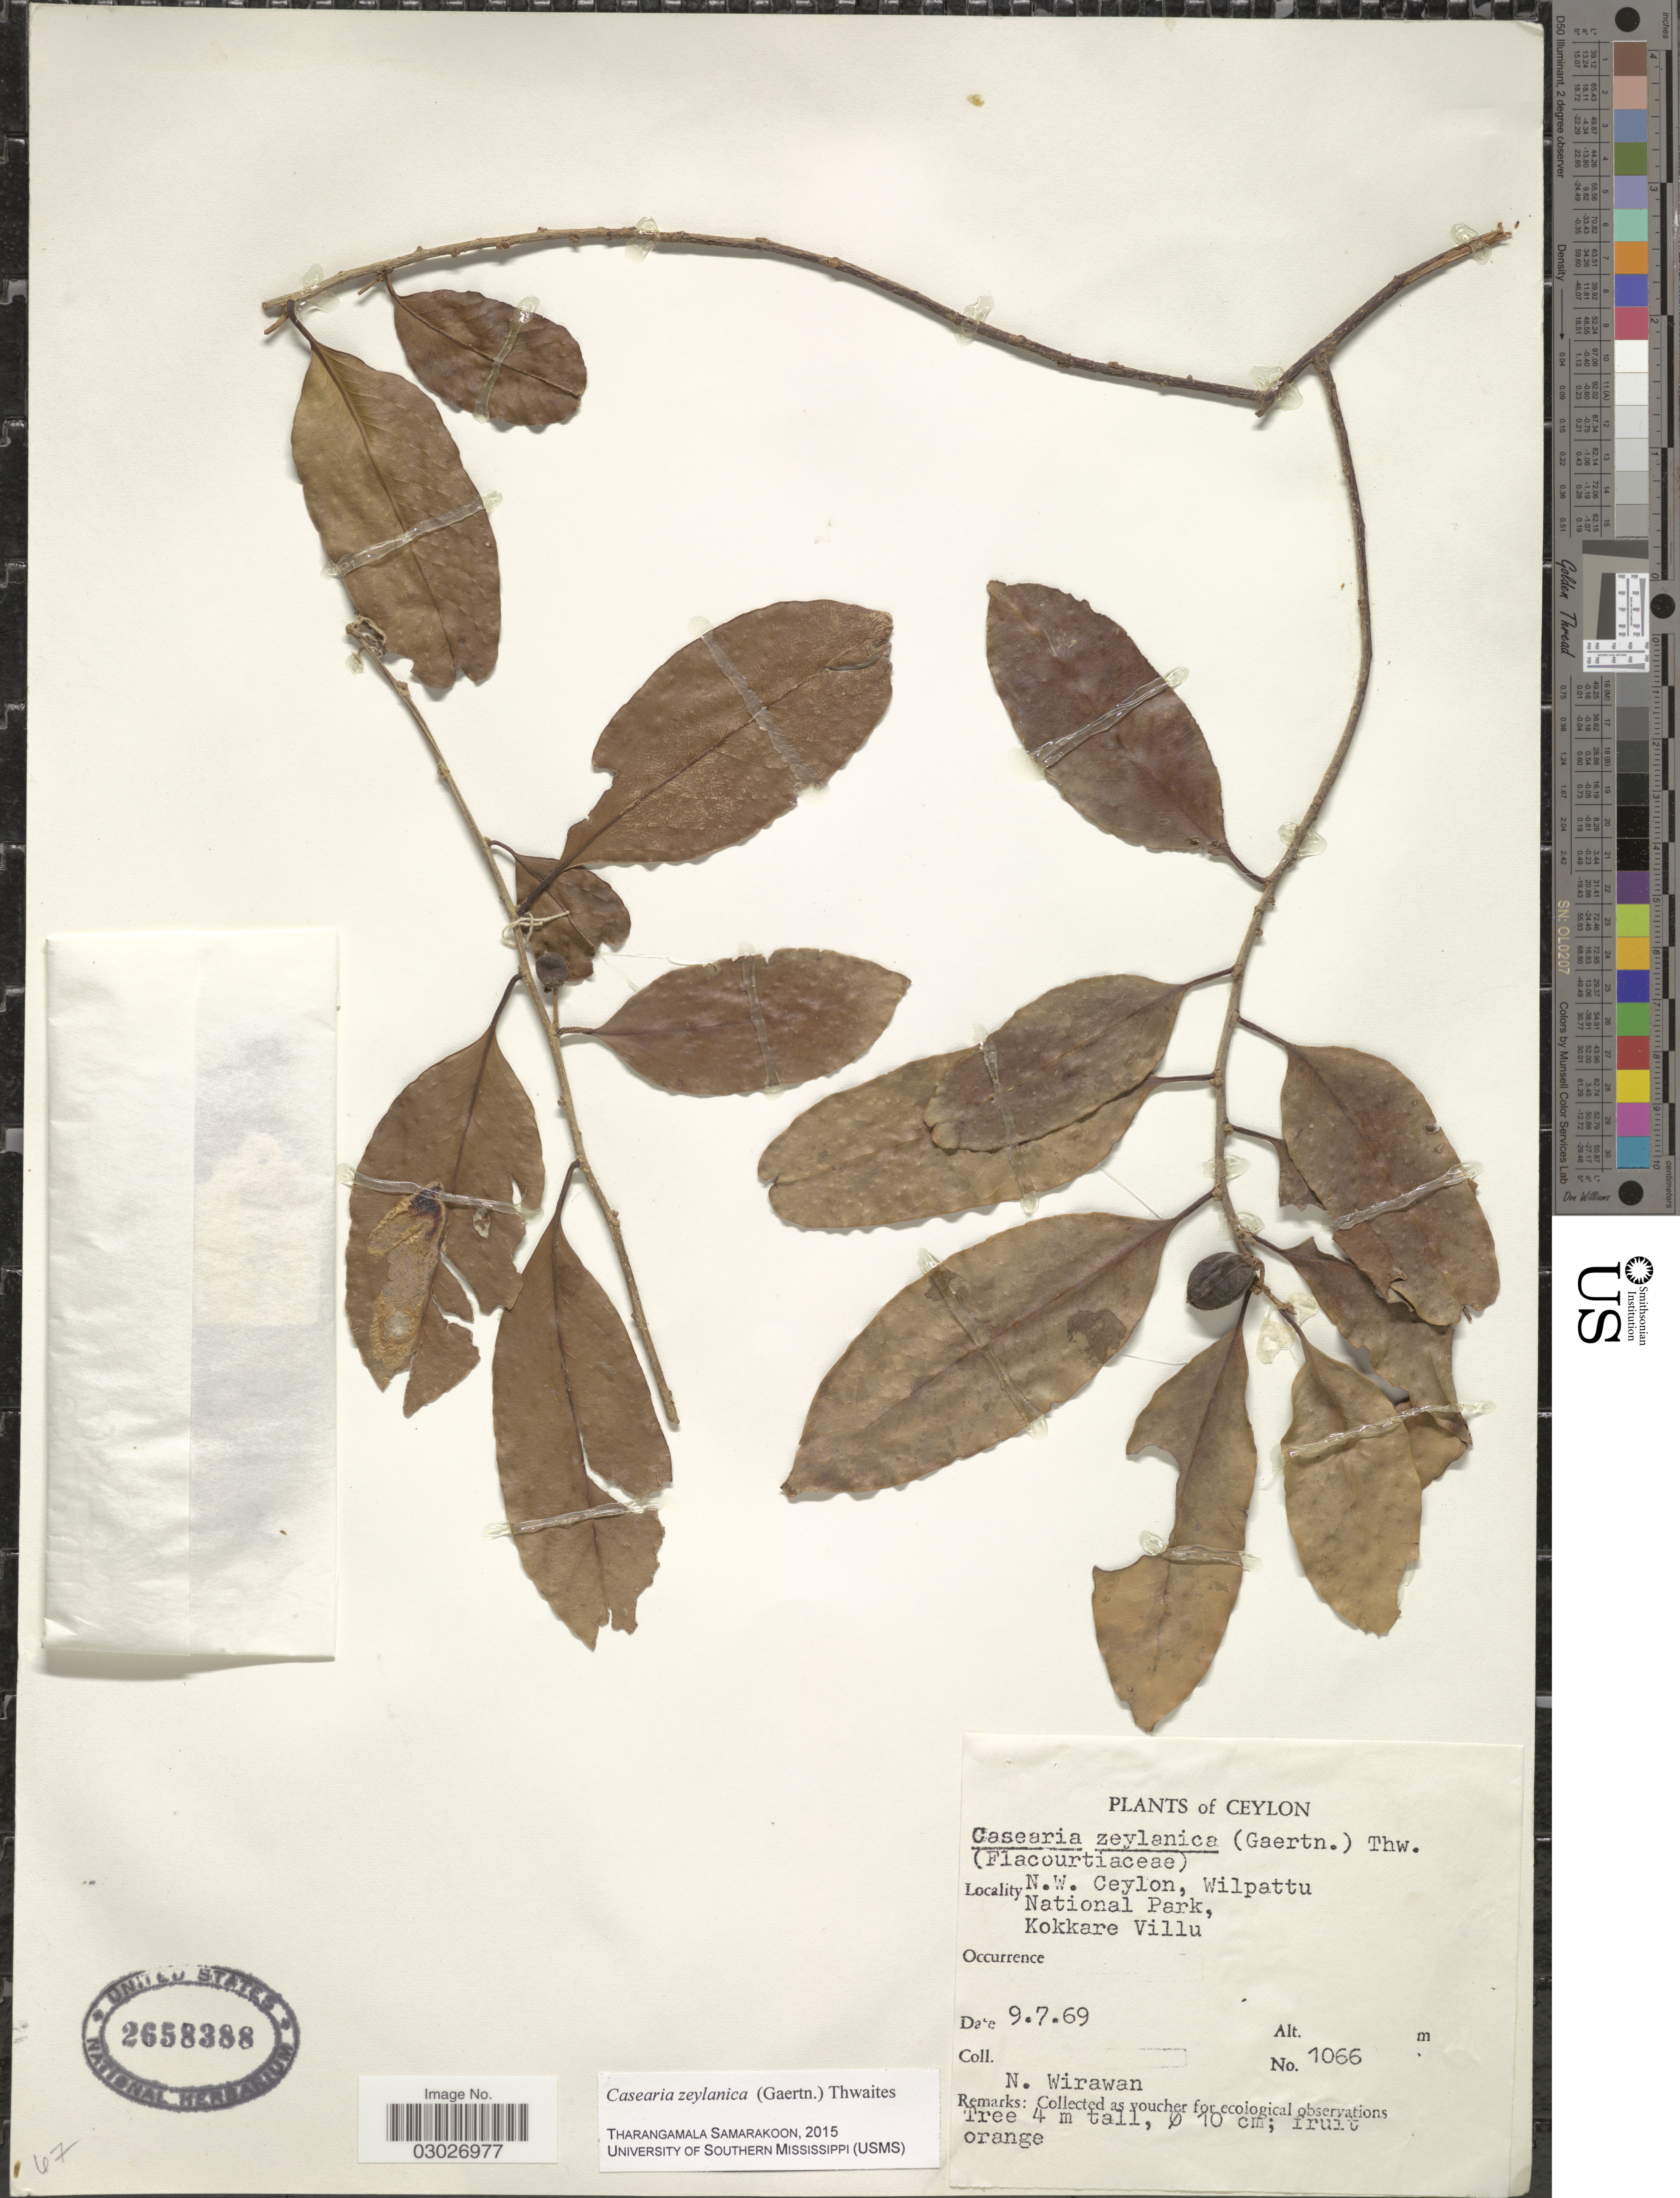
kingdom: Plantae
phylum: Tracheophyta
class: Magnoliopsida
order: Malpighiales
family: Salicaceae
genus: Casearia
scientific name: Casearia zeylanica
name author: Thwaites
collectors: N. Wirawan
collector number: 1066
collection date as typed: Transcribed d/m/y: 9/7/69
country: Sri Lanka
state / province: North Western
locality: N.W. Ceylon, Wilpattu National Park, Kokkare Villu.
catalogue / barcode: US 2658388